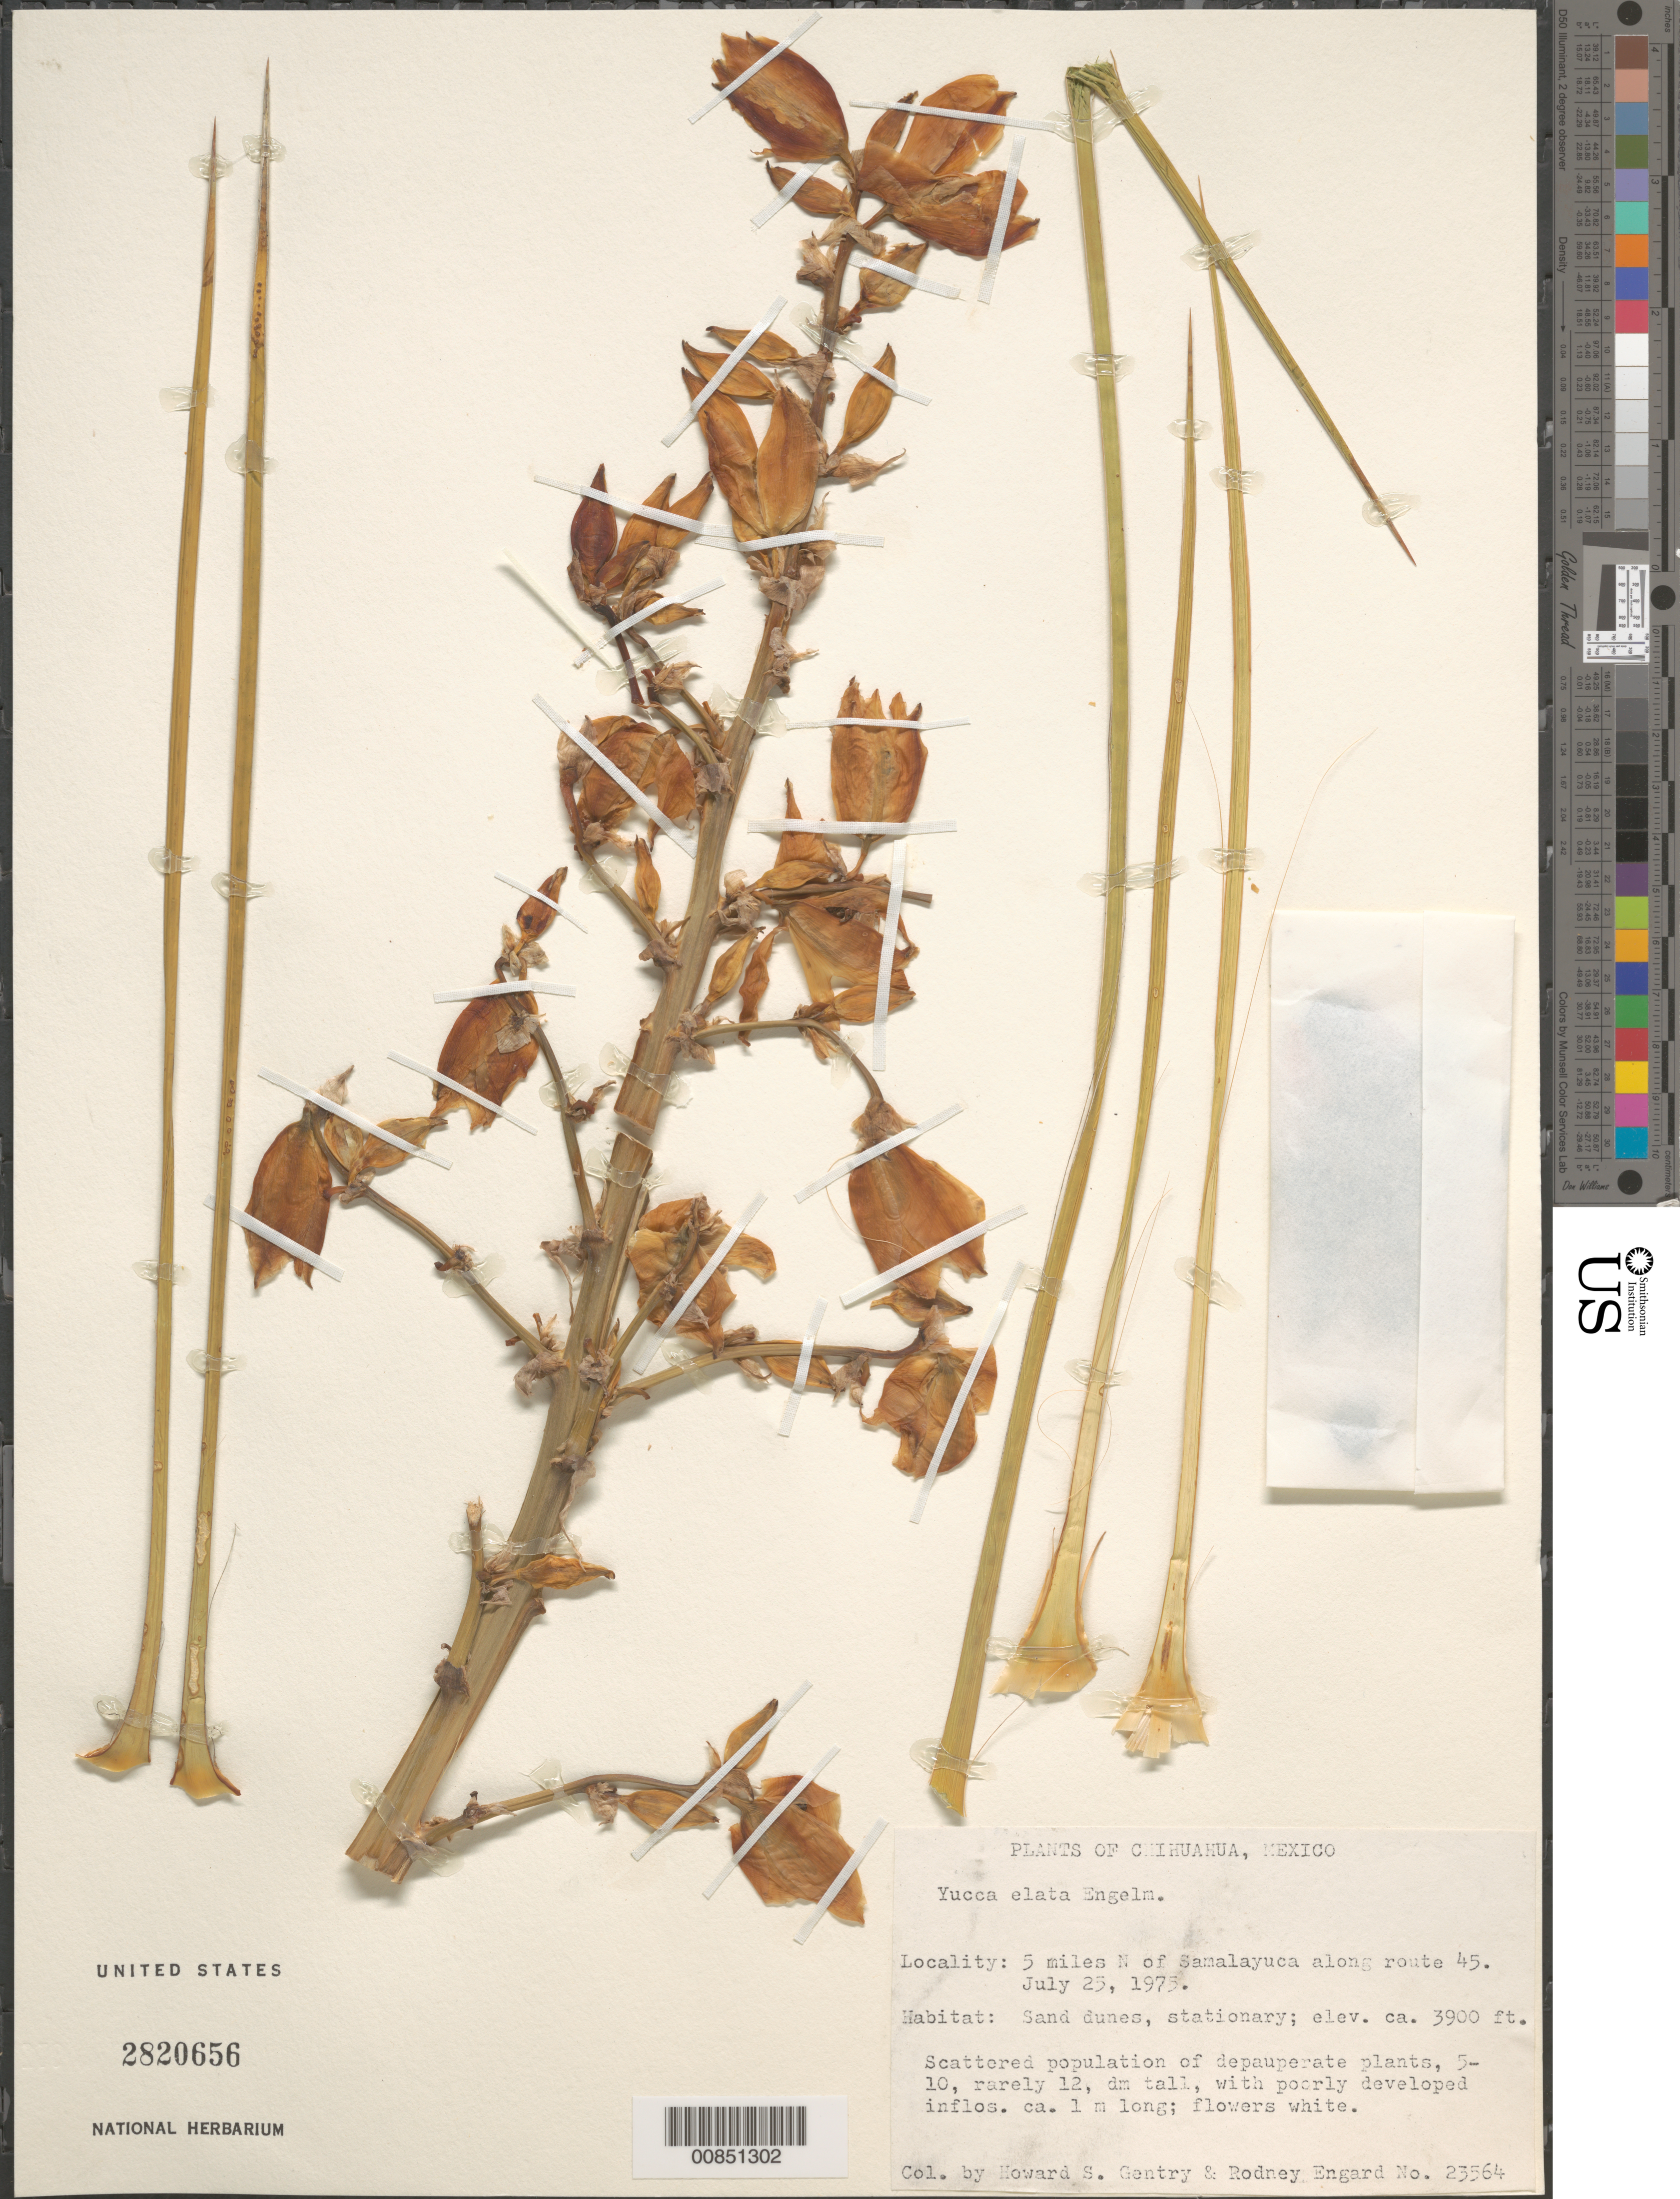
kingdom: Plantae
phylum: Tracheophyta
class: Liliopsida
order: Asparagales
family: Asparagaceae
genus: Yucca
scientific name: Yucca elata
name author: (Engelm.) Engelm.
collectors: H. S. Gentry & R. Engard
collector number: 23564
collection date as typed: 25 Jul 1975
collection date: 1975-07-25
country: Mexico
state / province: Chihuahua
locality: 5 miles N of Samalayuca along route 45.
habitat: Sand dunes, stationary.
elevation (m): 1189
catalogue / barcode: US 2820656